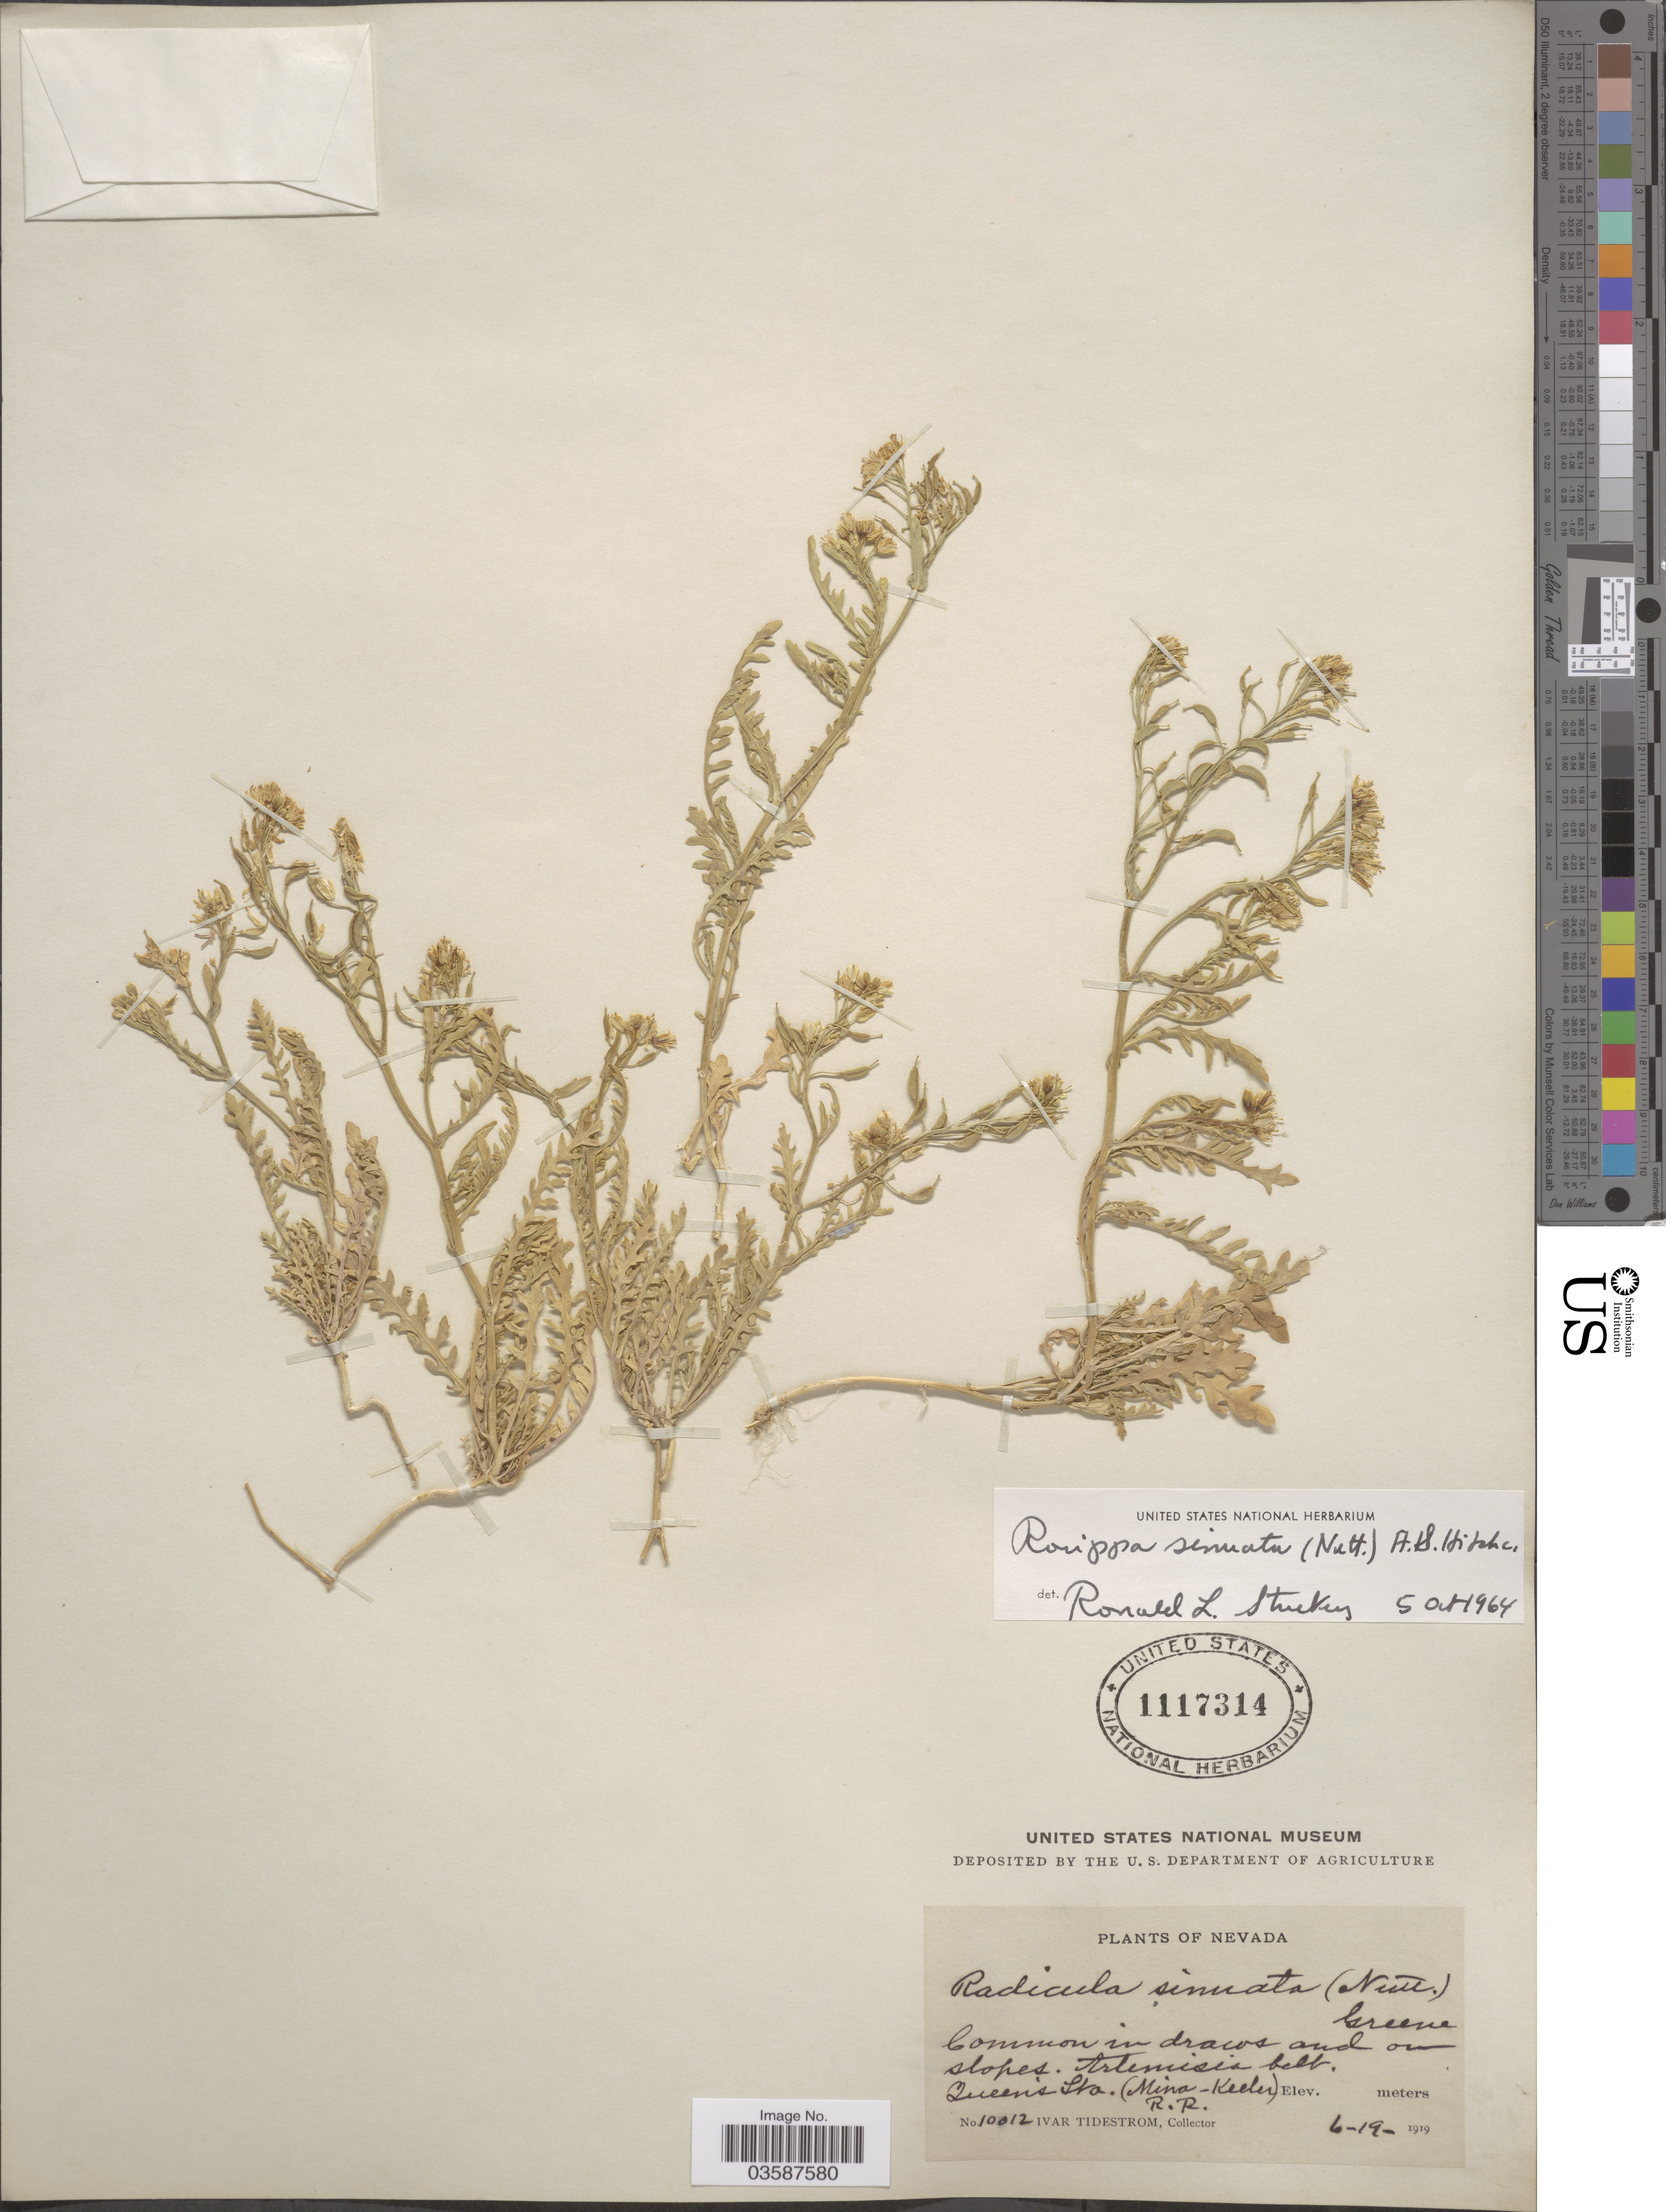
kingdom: Plantae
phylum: Tracheophyta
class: Magnoliopsida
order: Brassicales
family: Brassicaceae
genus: Rorippa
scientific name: Rorippa sinuata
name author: (Nutt.) Hitchc.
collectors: I. F. Tidestrom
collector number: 10012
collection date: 1919-06-19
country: United States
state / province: Nevada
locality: Common in draws and on slopes. Artemisia belt. Queens Sta. (Mina-Keeler R.R.).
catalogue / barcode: US 1117314